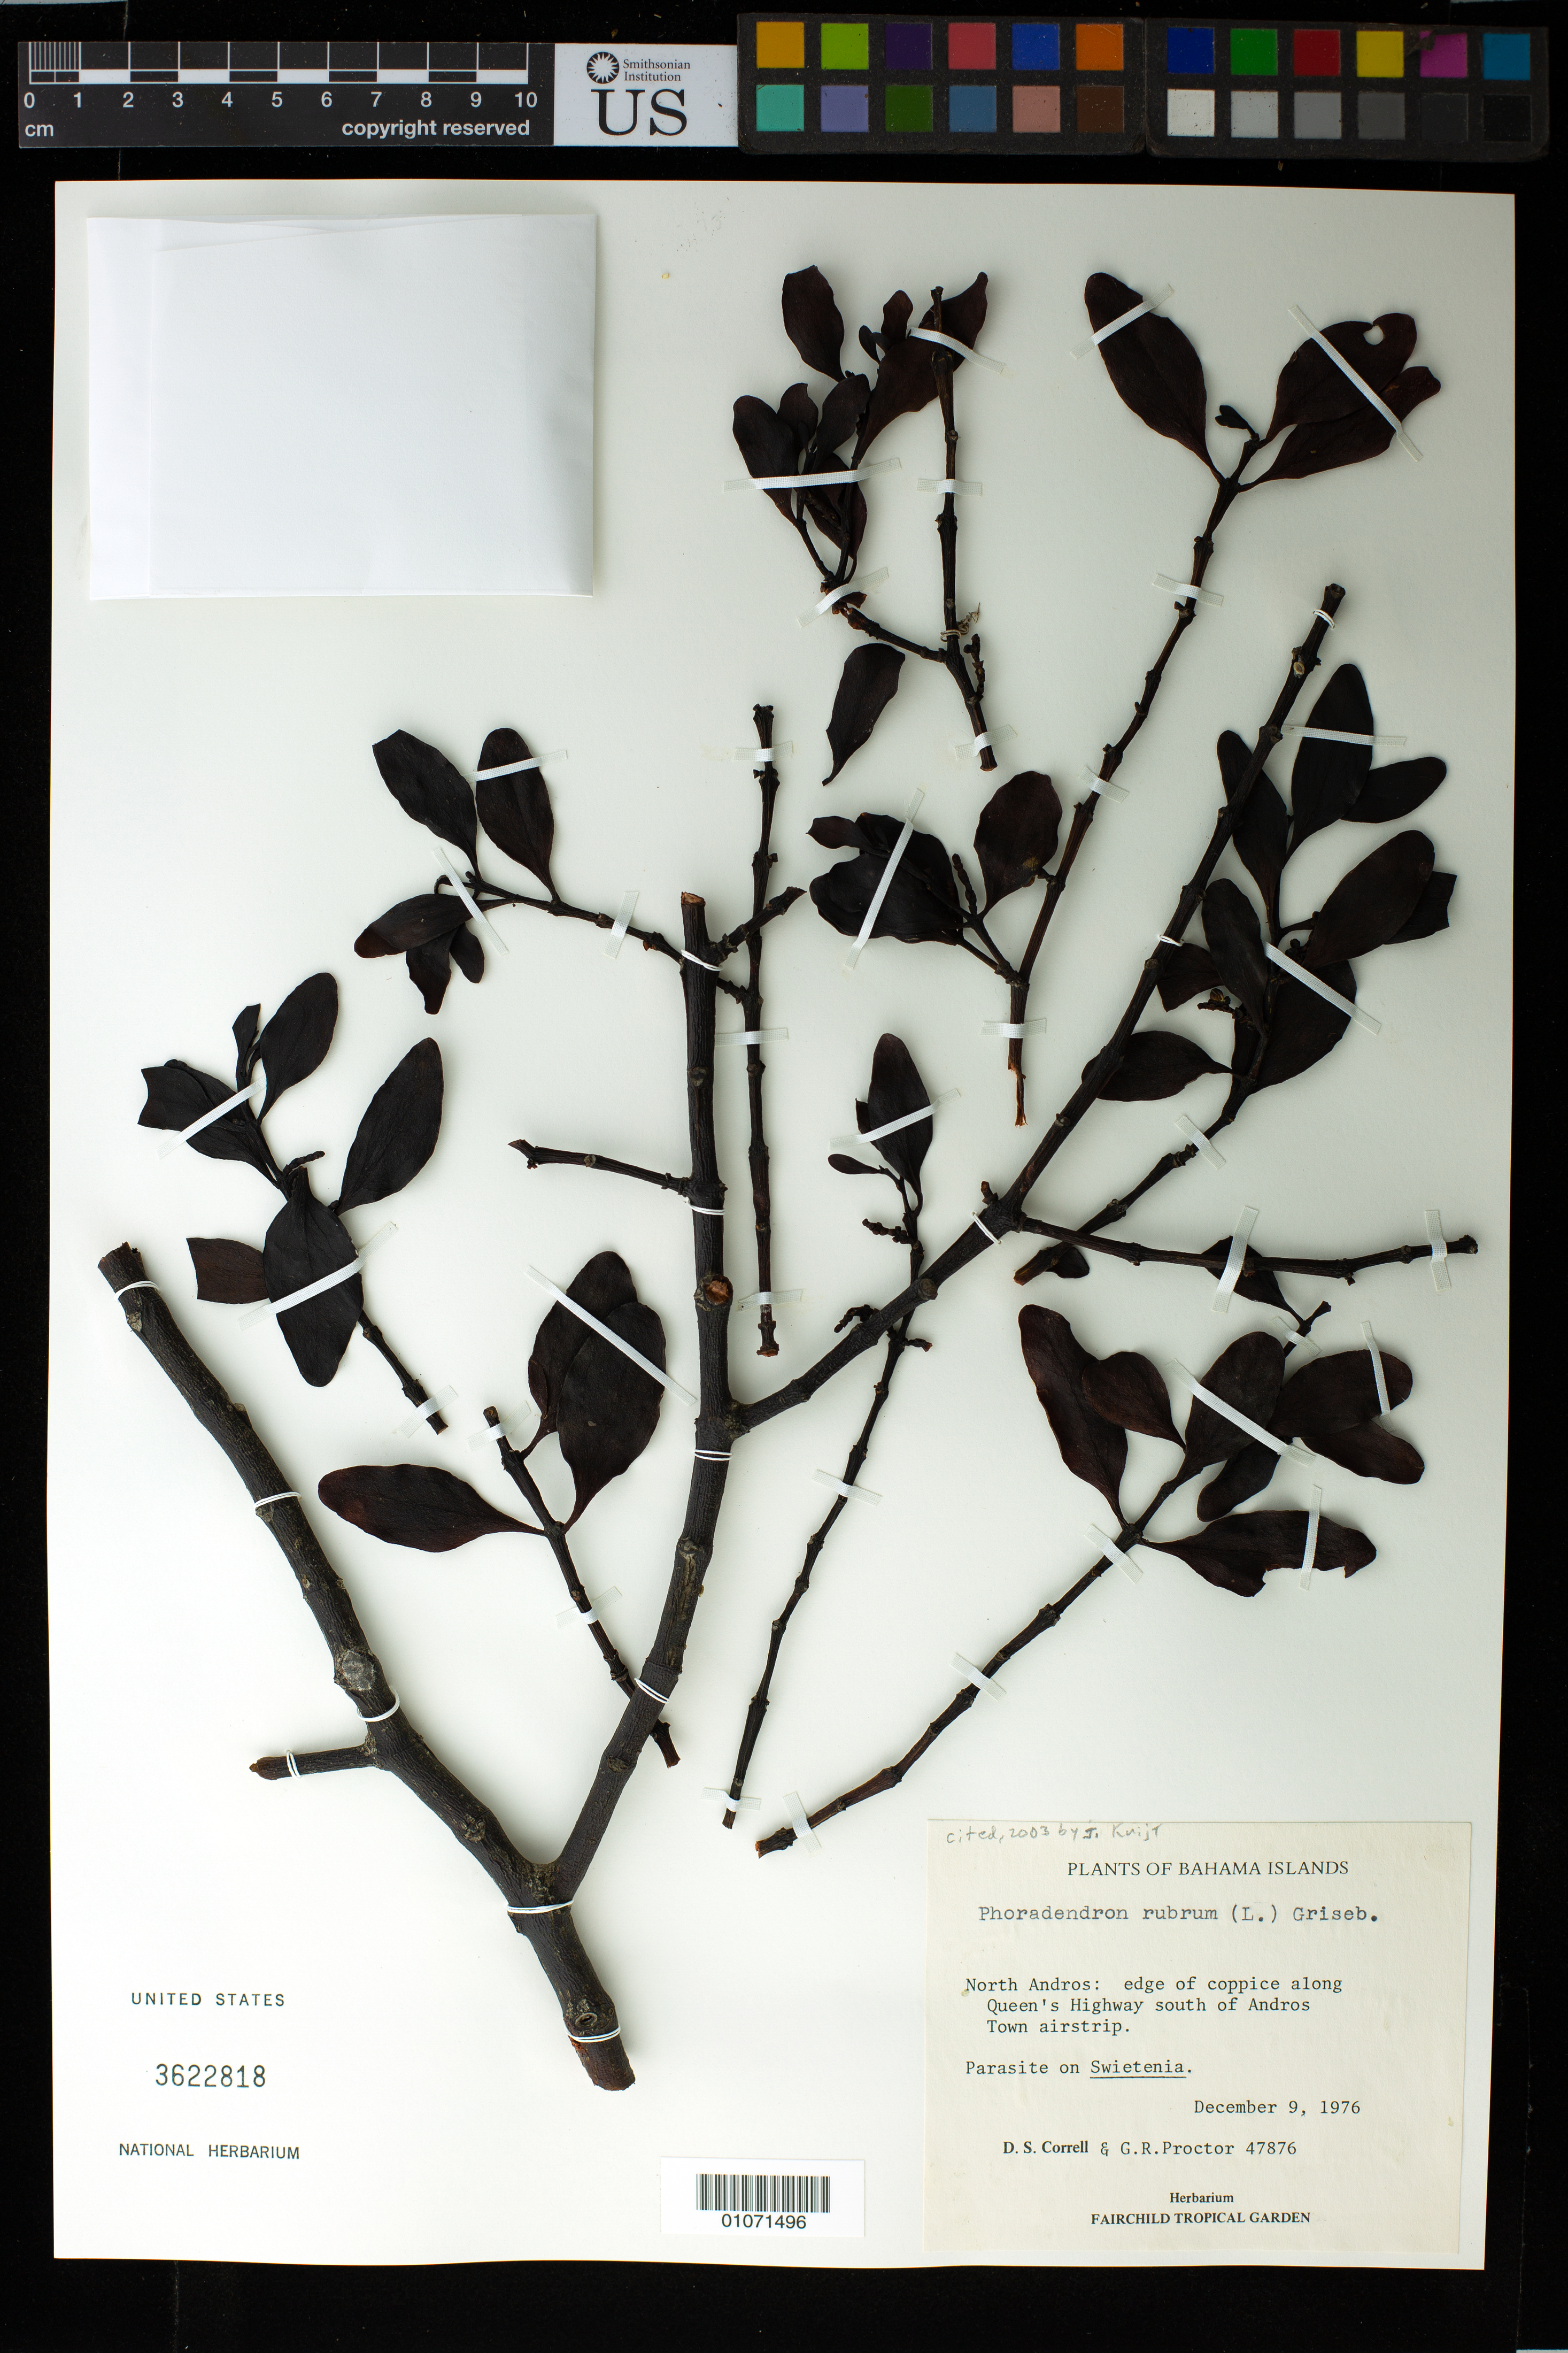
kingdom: Plantae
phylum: Tracheophyta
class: Magnoliopsida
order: Santalales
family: Viscaceae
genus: Phoradendron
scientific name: Phoradendron rubrum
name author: (L.) Griseb.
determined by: Kuijt, Job, (CANADA)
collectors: D. S. Correll & G. R. Proctor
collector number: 47876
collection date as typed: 09 Dec 1976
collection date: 1976-12-09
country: Bahamas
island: Andros I.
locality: North Andros: along Queen's Highway S of Andros Town airstrip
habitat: Edge of coppice along highway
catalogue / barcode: US 3622818